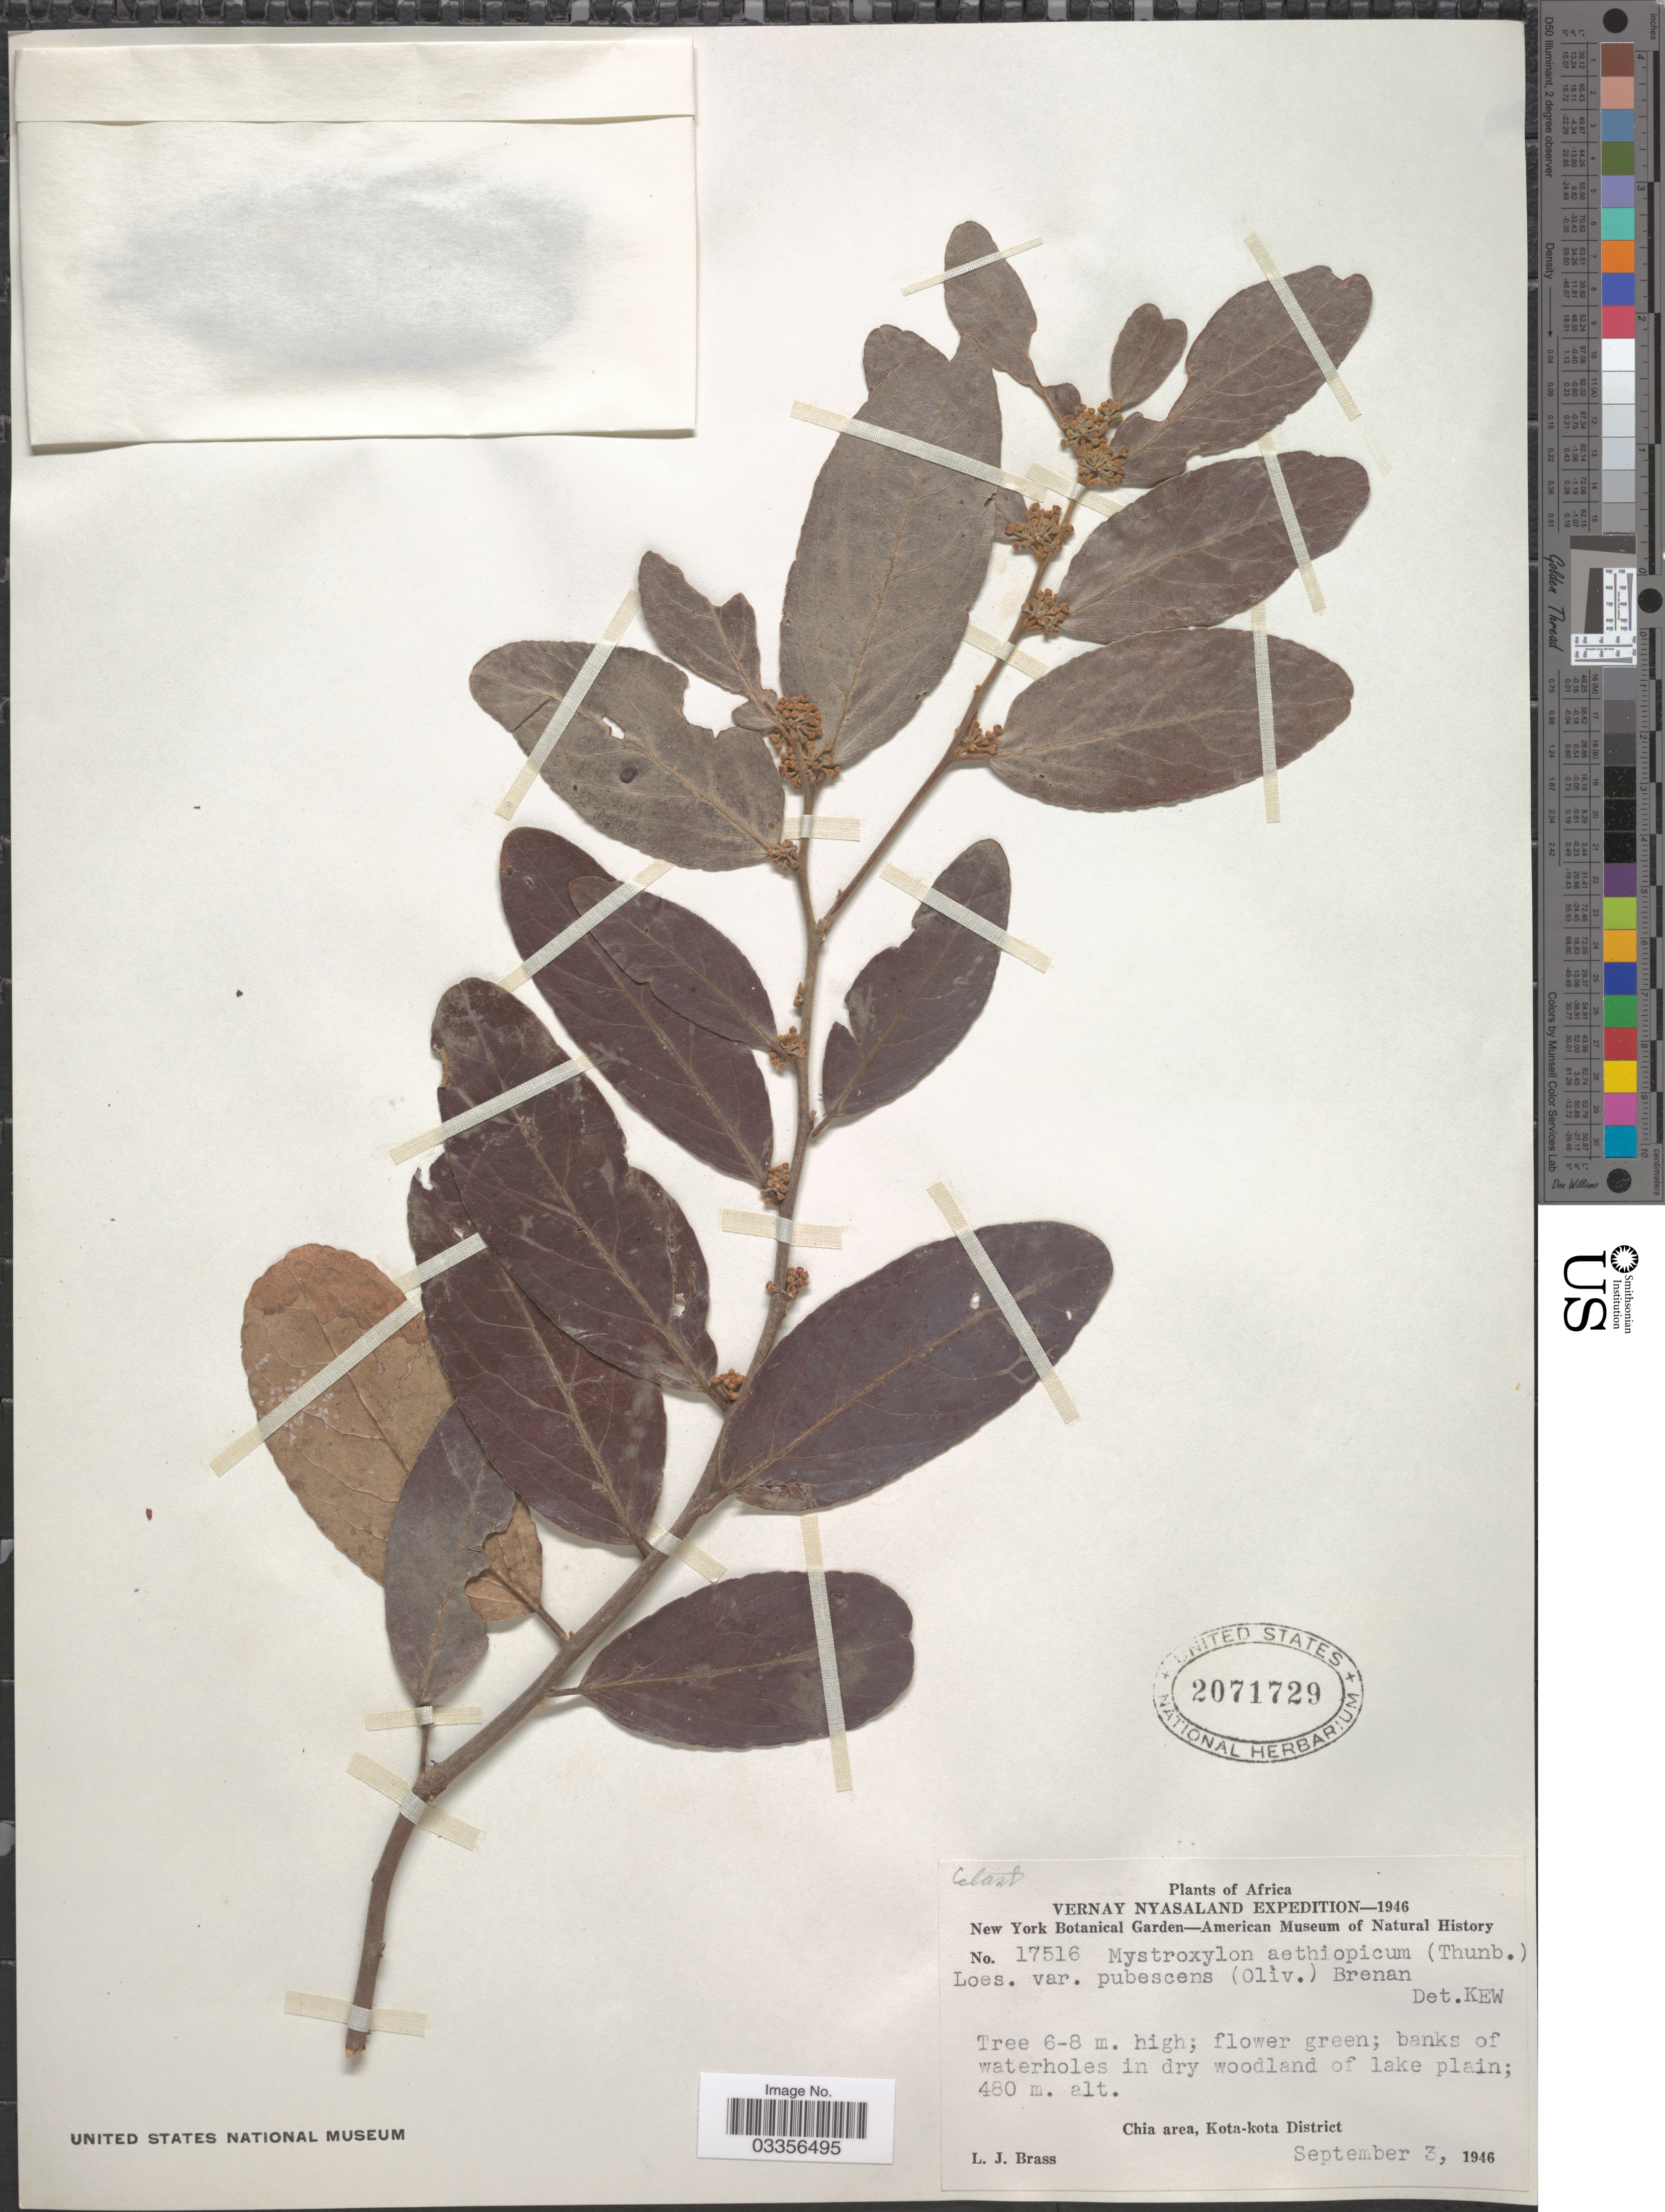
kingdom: Plantae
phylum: Tracheophyta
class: Magnoliopsida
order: Celastrales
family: Celastraceae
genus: Mystroxylon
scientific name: Mystroxylon aethiopicum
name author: (Thunb.) Loes.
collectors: L. J. Brass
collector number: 17516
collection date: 1946-09-03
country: Malawi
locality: Nyasaland, Chia area, Kota-kota District.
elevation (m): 480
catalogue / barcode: US 2071729